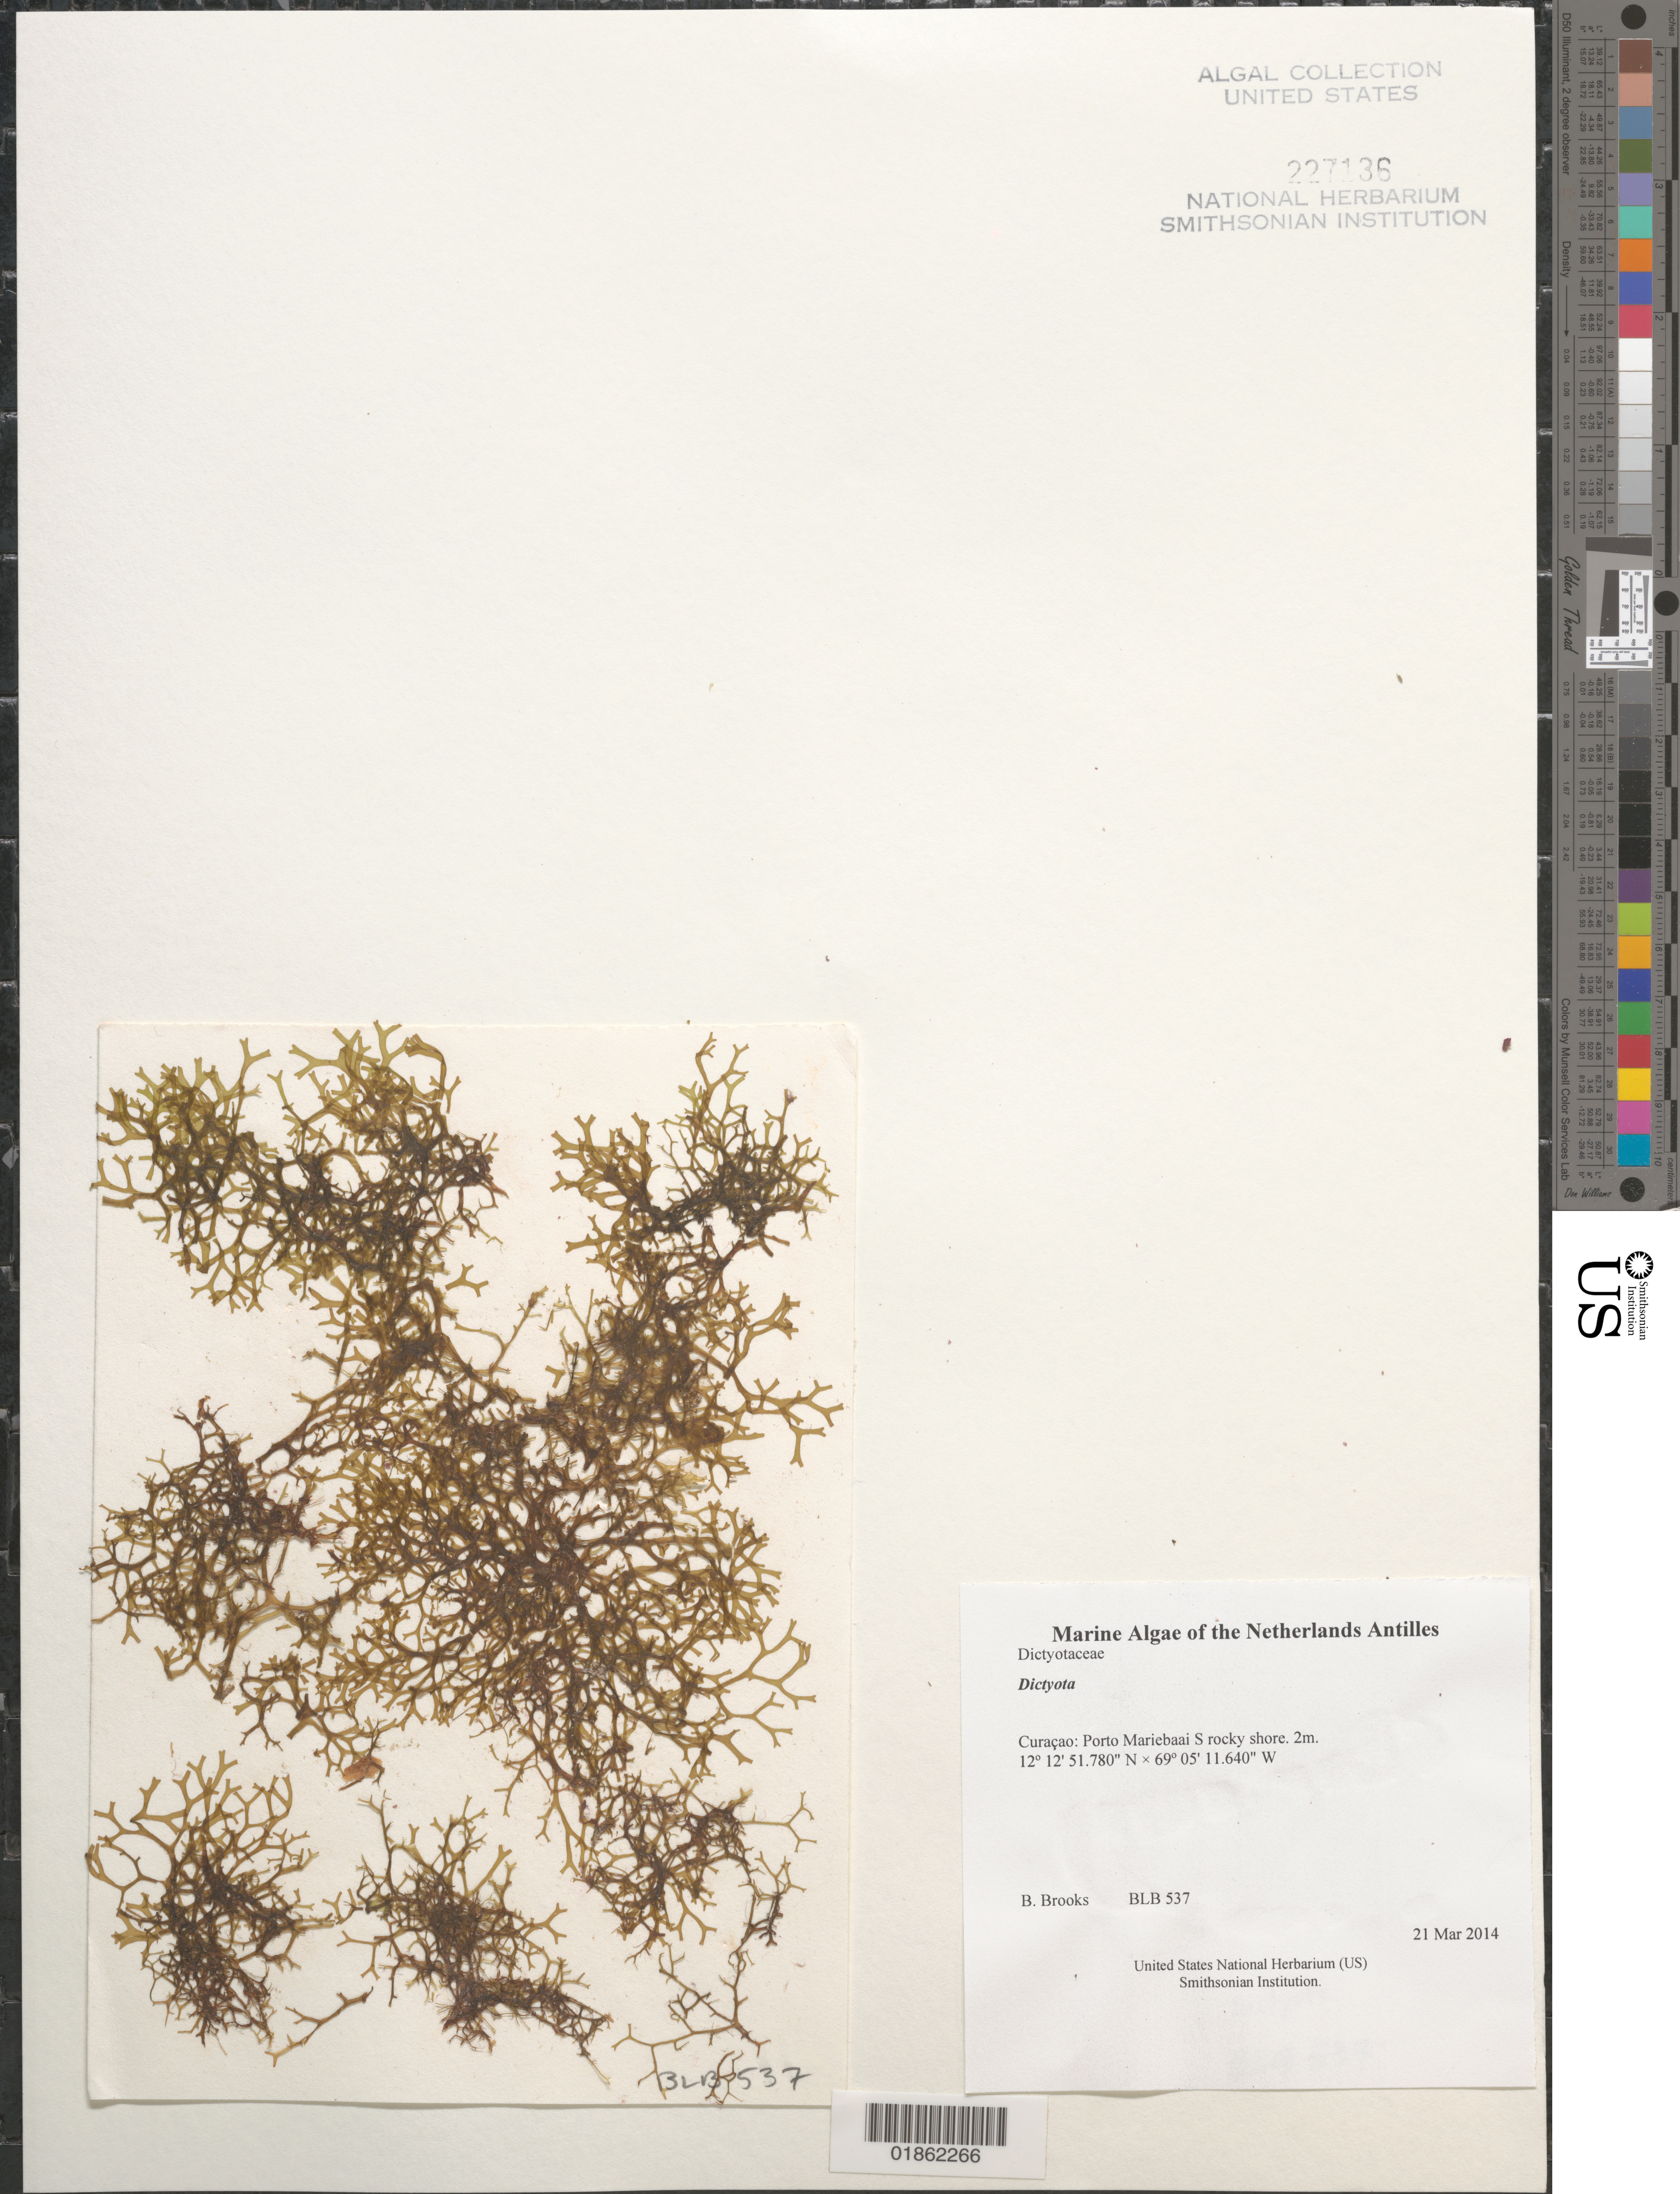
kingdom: Chromista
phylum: Ochrophyta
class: Phaeophyceae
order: Dictyotales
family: Dictyotaceae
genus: Dictyota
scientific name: Dictyota sp.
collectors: B. Brooks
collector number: BLB 537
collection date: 2014-03-21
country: Curaçao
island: Curaçao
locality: Porto Mariebaai S rocky shore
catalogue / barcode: US 227136